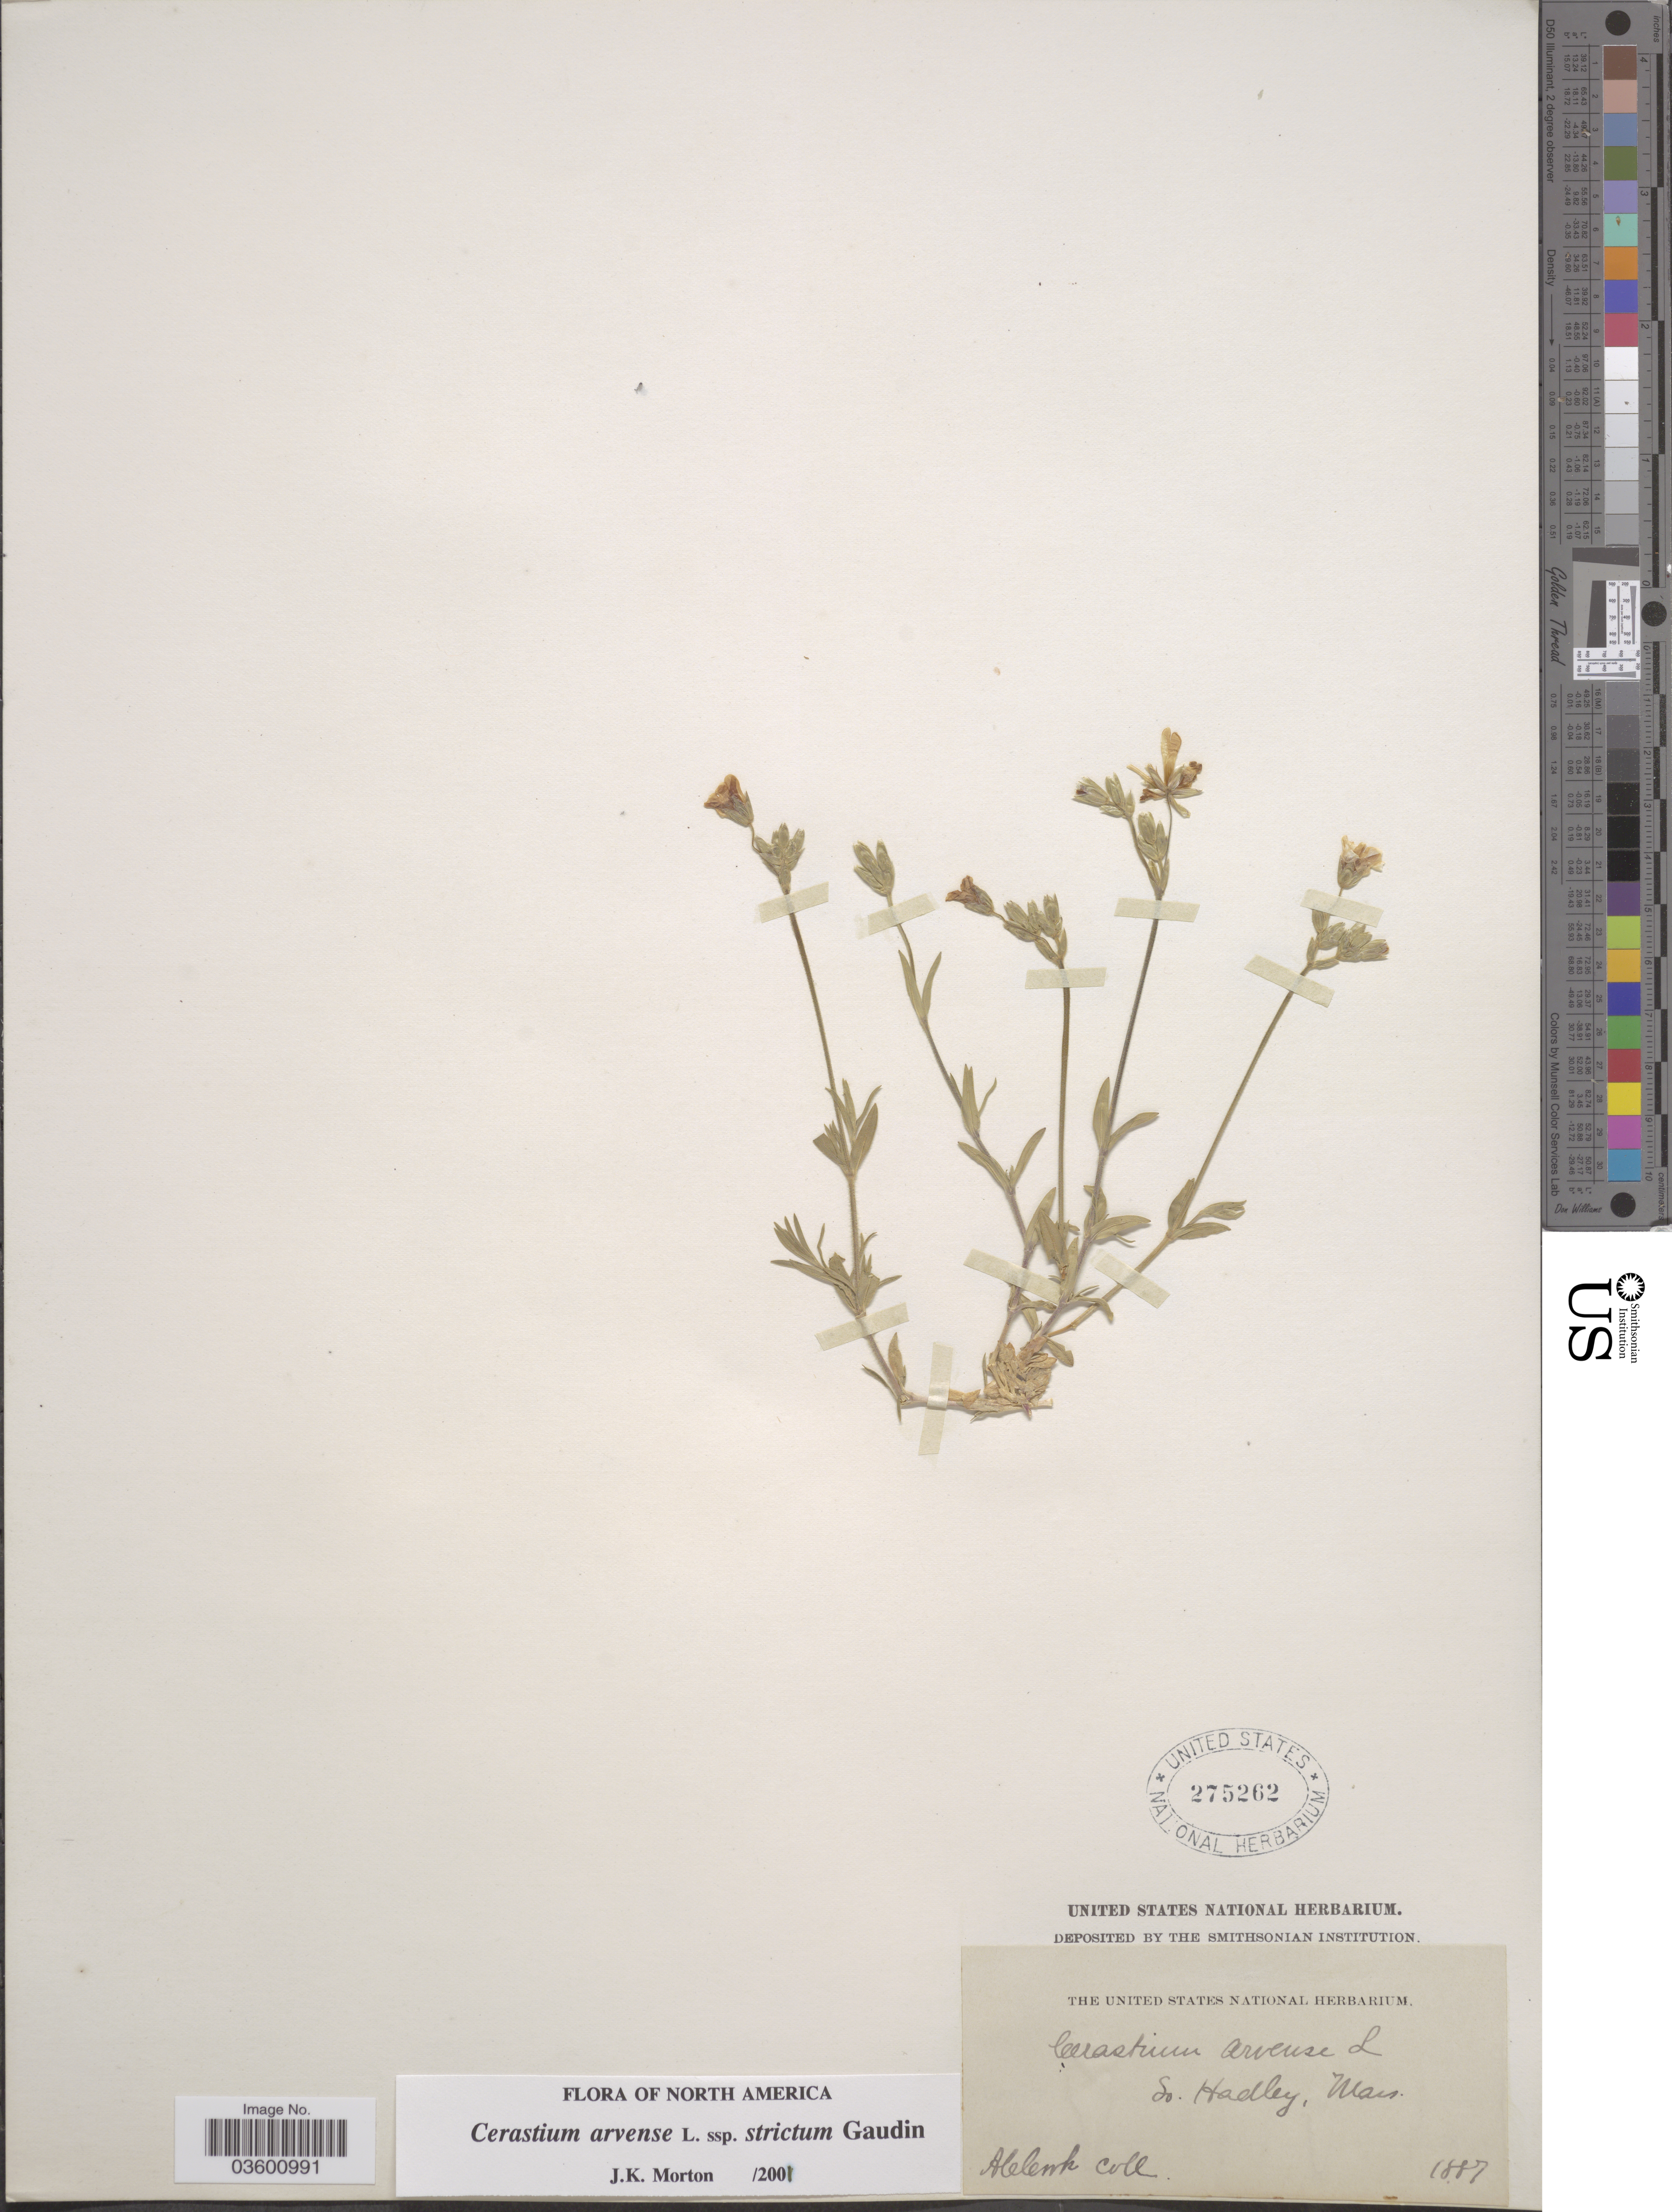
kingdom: Plantae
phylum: Tracheophyta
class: Magnoliopsida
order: Caryophyllales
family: Caryophyllaceae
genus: Cerastium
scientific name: Cerastium arvense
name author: L.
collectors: A. Cook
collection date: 1887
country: United States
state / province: Massachusetts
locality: So. Hadley.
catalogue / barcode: US 275262